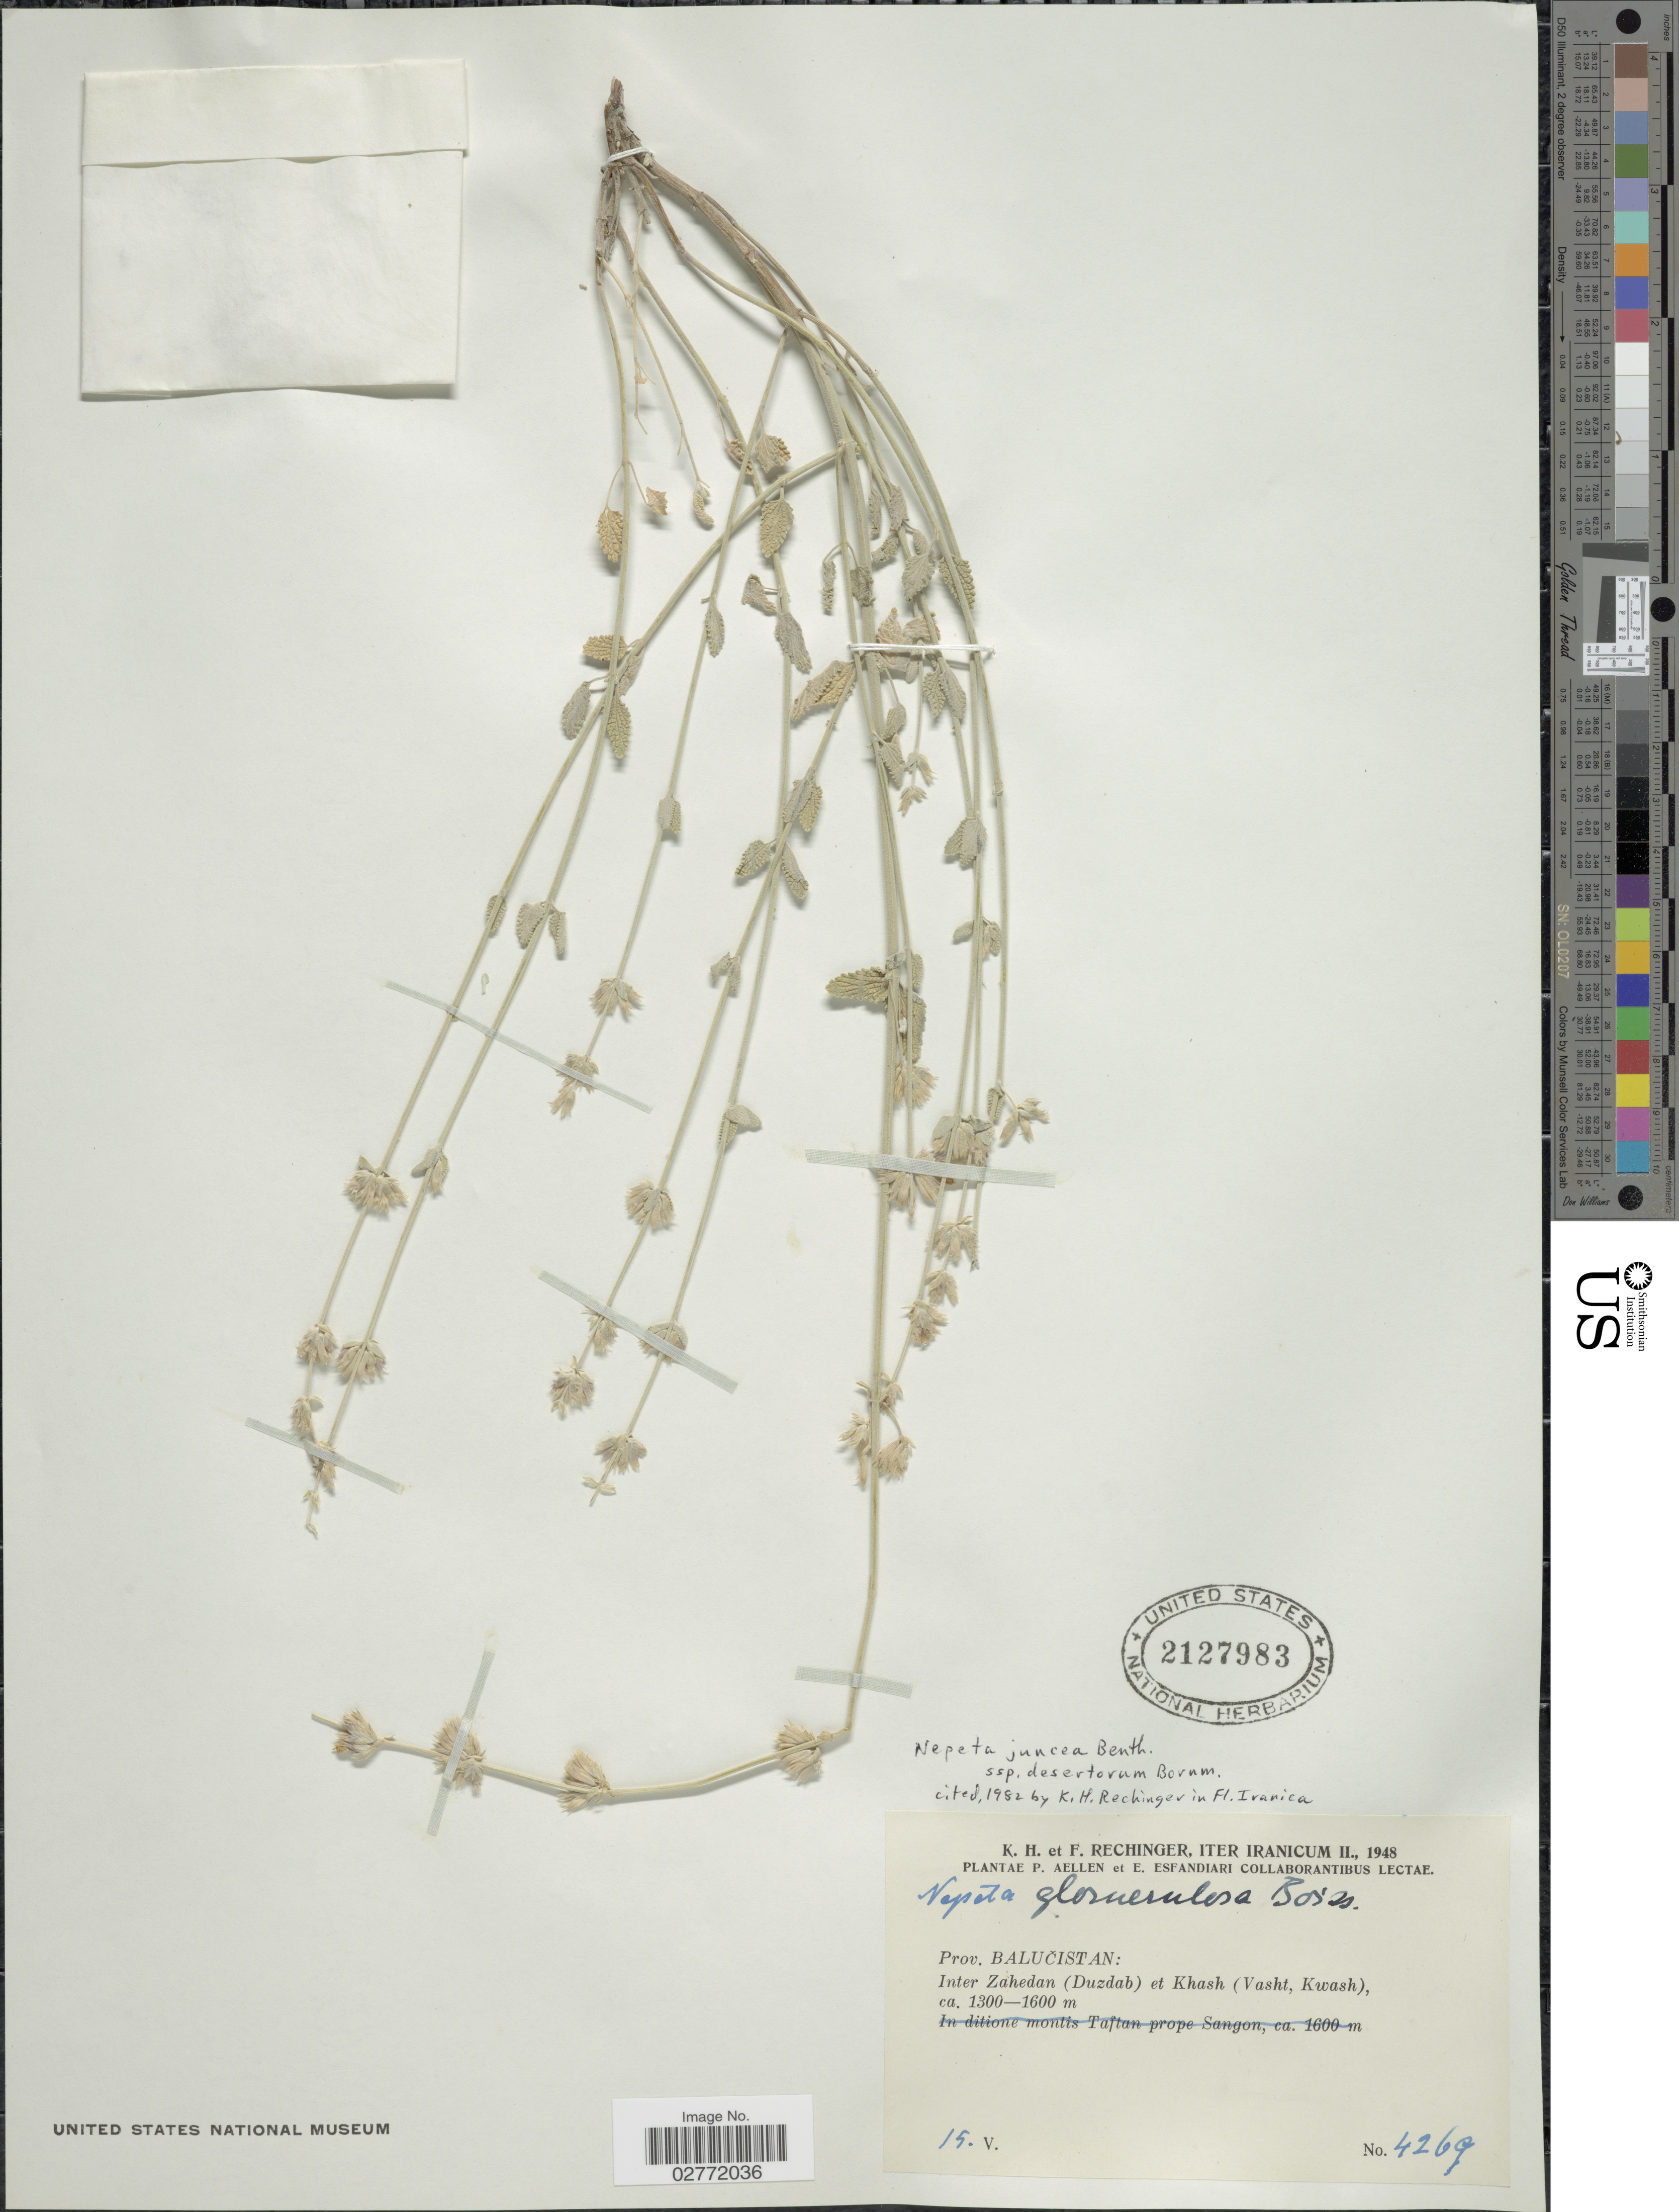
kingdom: Plantae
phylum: Tracheophyta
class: Magnoliopsida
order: Lamiales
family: Lamiaceae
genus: Nepeta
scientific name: Nepeta juncea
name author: Benth.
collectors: K. H. Rechinger, F. Rechinger, P. Aellen & E. Esfandiari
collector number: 4269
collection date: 1948-05-15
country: Iran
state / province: Sistan and Baluchistan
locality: Prov. Balucistan, Inter Zahedan (Duzdab) et Khash (Vasht, Kwash).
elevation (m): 1300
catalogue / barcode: US 2127983